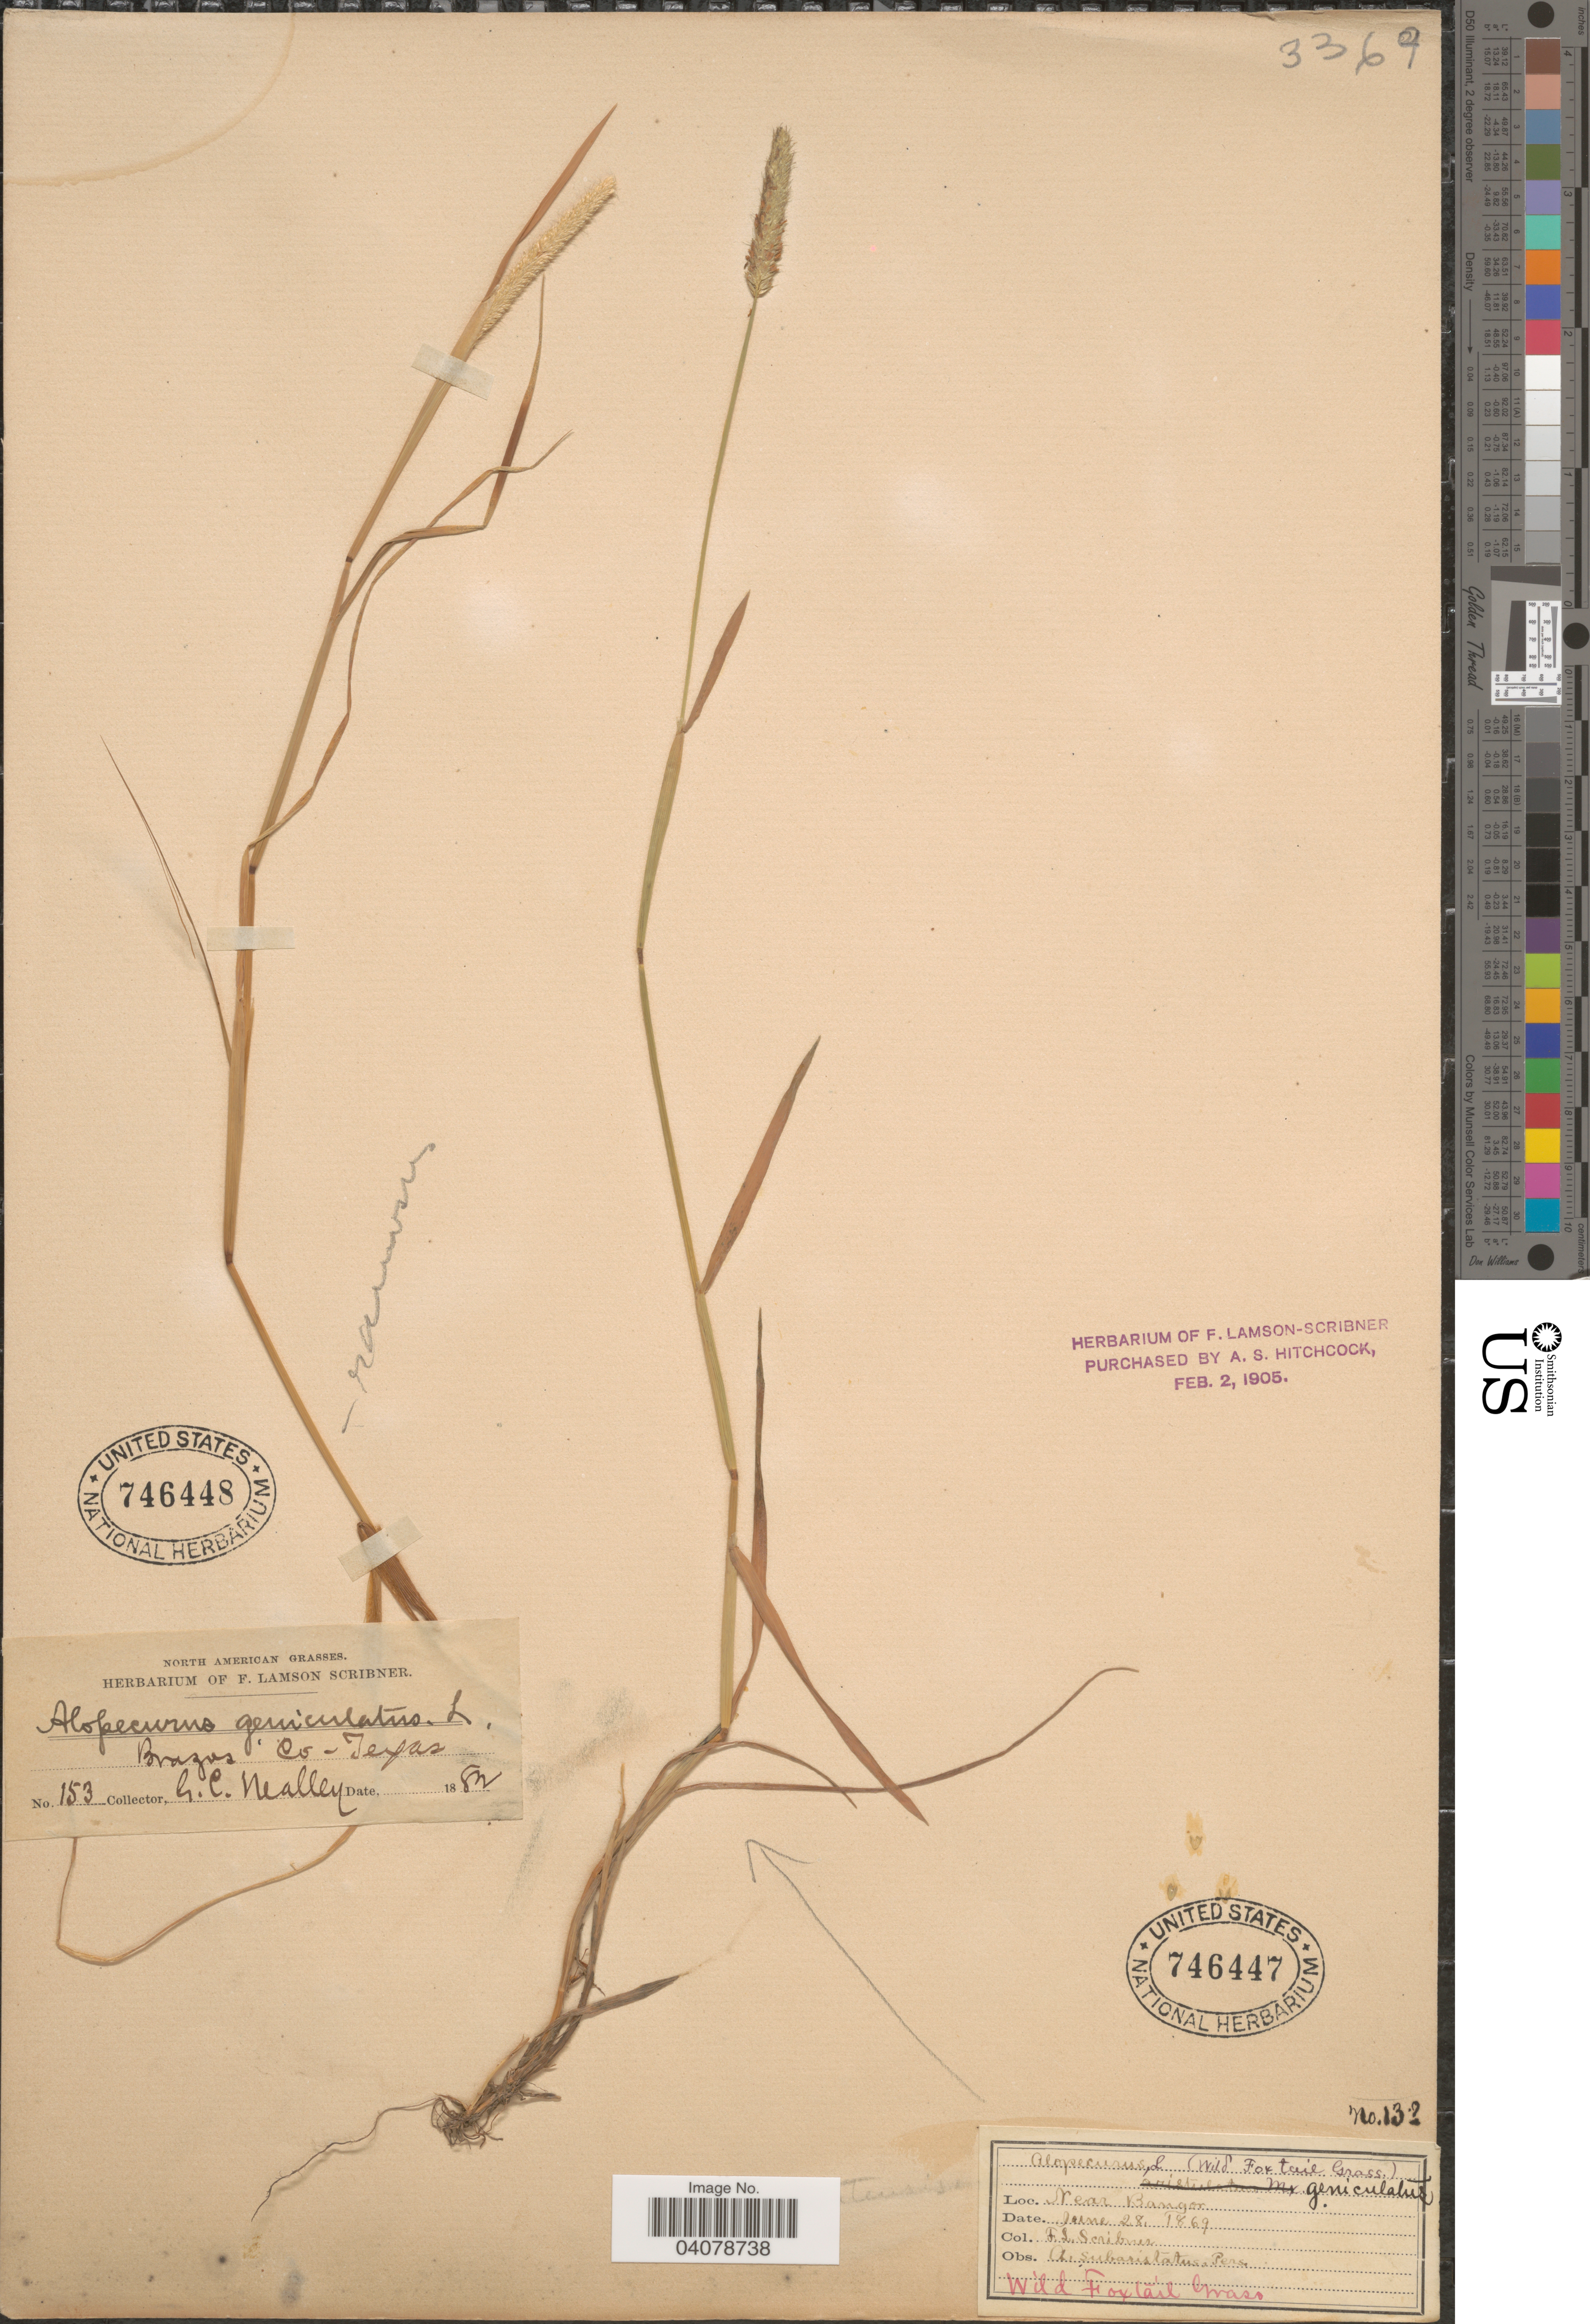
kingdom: Plantae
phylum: Tracheophyta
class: Liliopsida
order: Poales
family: Poaceae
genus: Alopecurus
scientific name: Alopecurus geniculatus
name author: L.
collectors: G. C. Nealley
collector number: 153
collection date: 1882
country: United States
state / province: Texas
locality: Brazos Co.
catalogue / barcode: US 746448-2